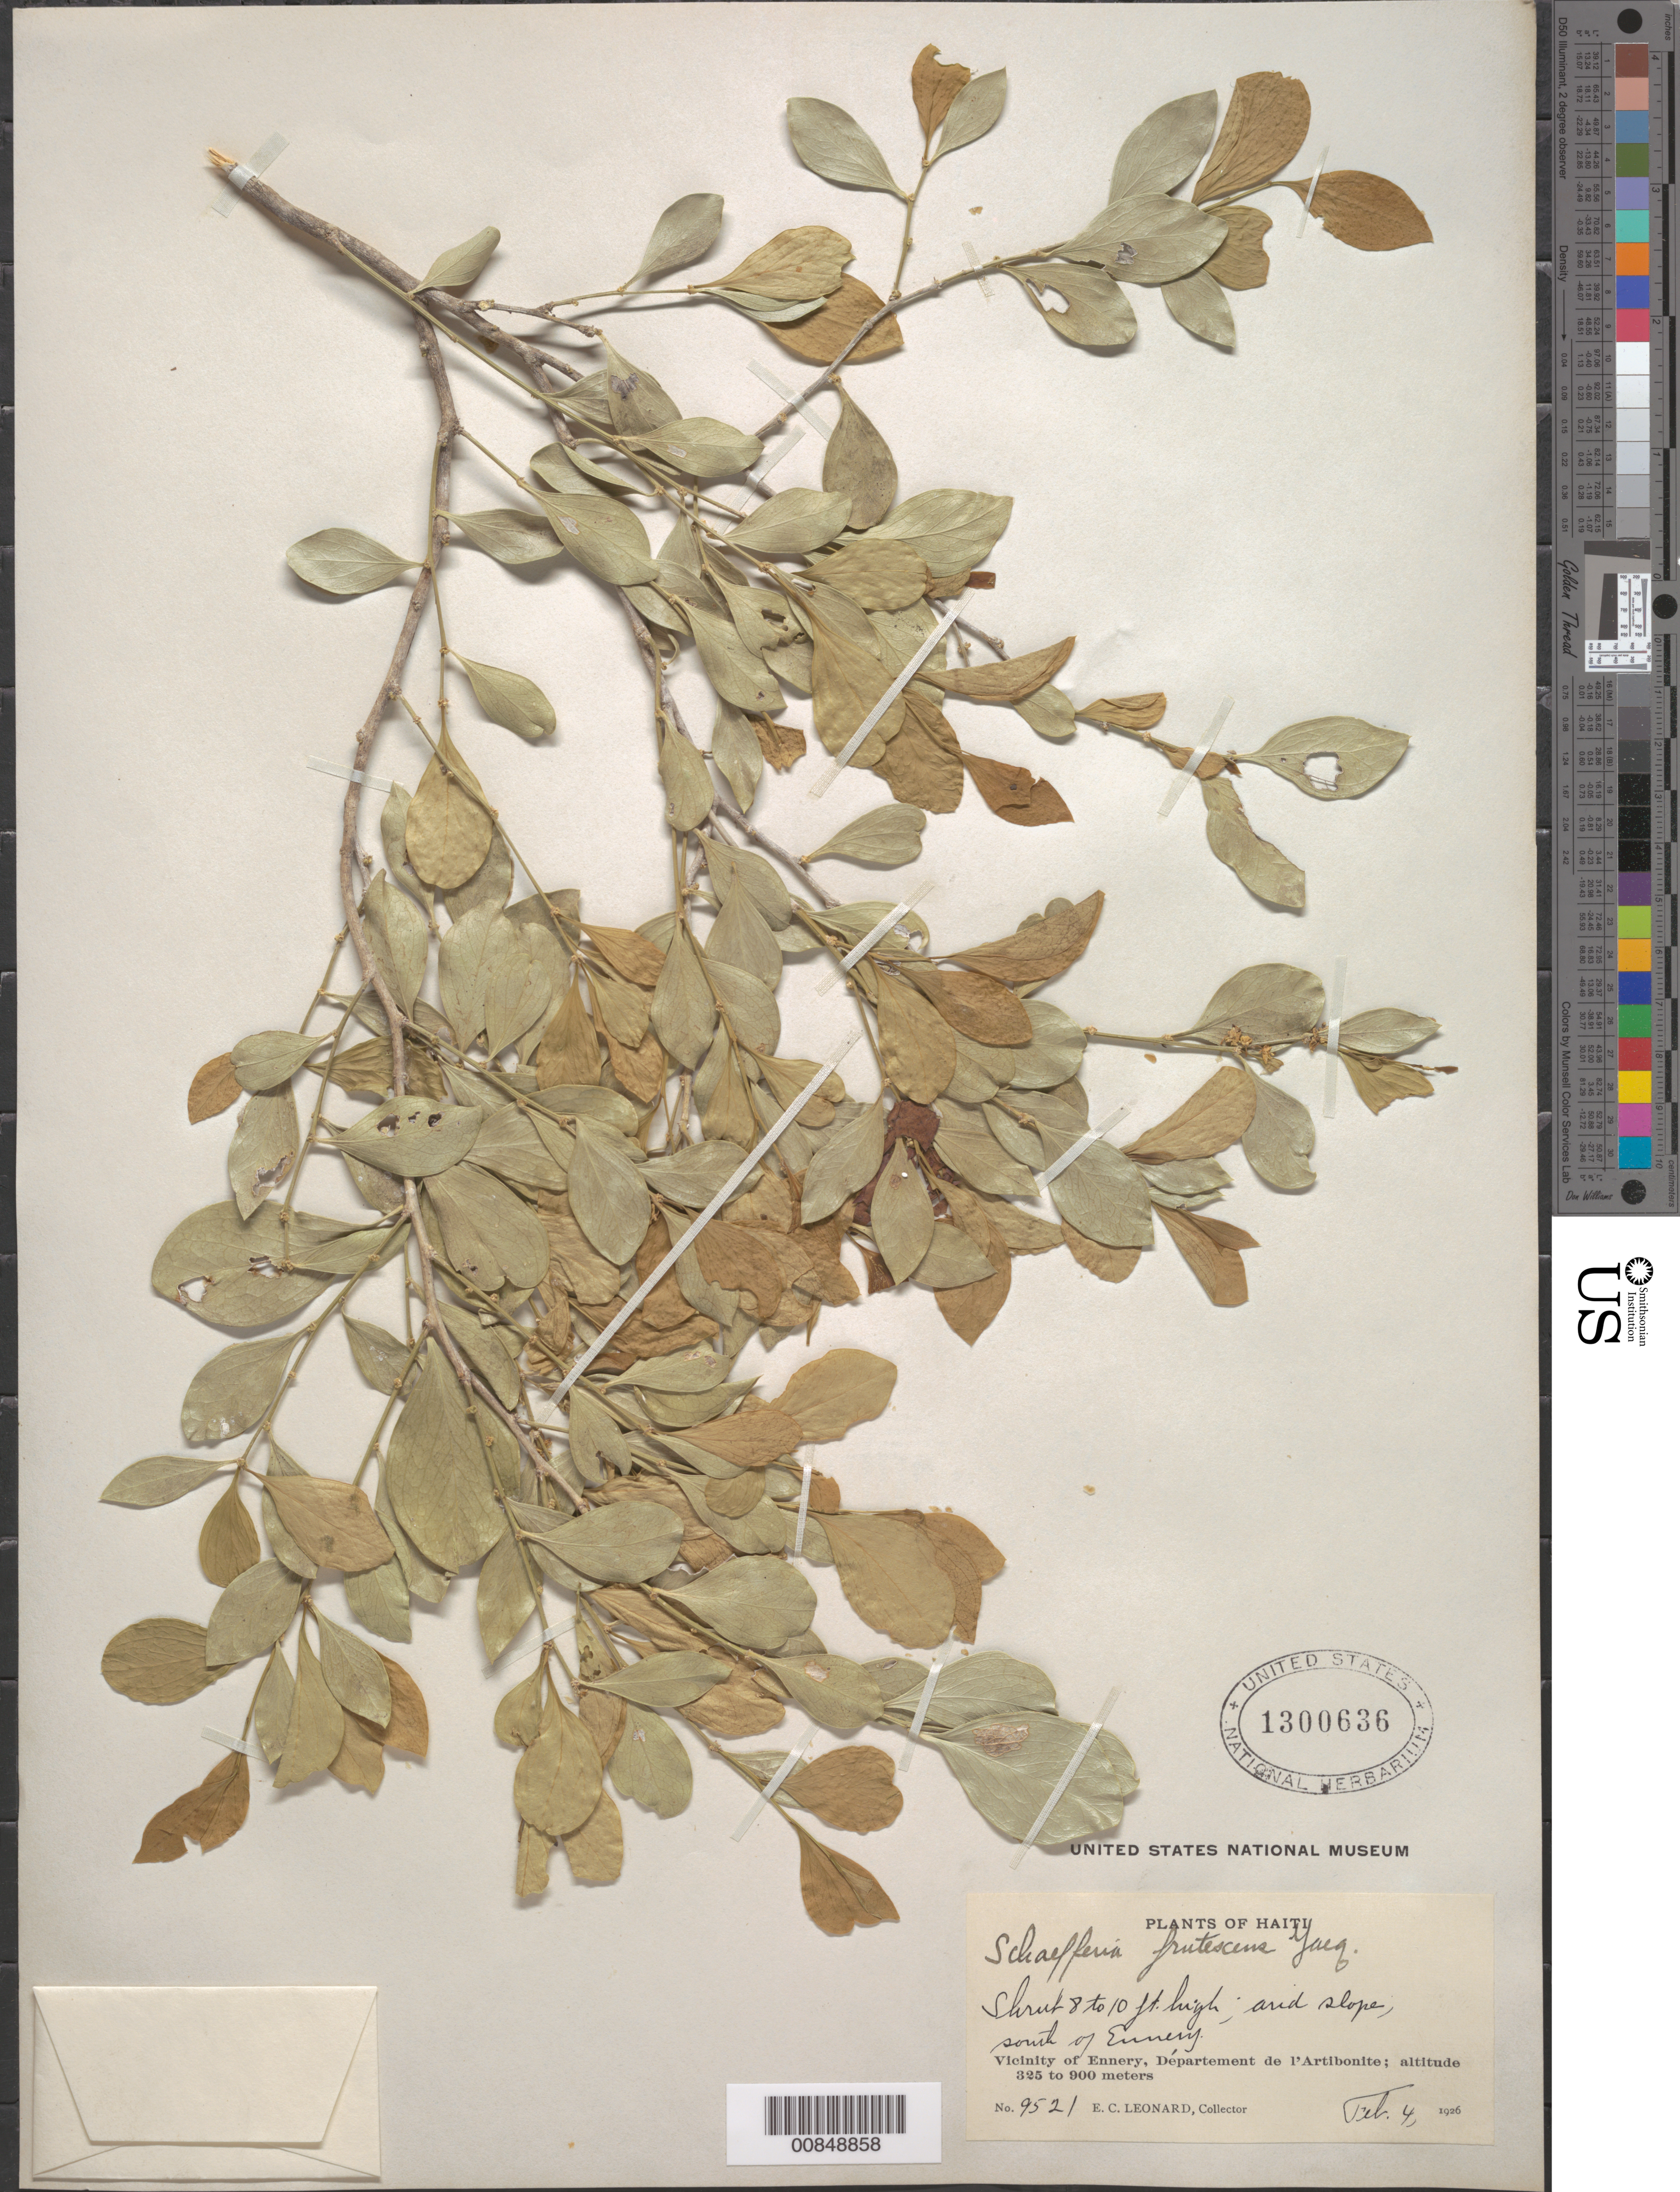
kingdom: Plantae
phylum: Tracheophyta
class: Magnoliopsida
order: Celastrales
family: Celastraceae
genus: Schaefferia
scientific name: Schaefferia frutescens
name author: Jacq.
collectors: E. C. Leonard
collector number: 9521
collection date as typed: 04 Feb 1926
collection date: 1926-02-04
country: Haiti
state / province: Artibonite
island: Hispaniola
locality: Vicinity of Ennery, S of town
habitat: Arid slope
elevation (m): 325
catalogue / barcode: US 1300636